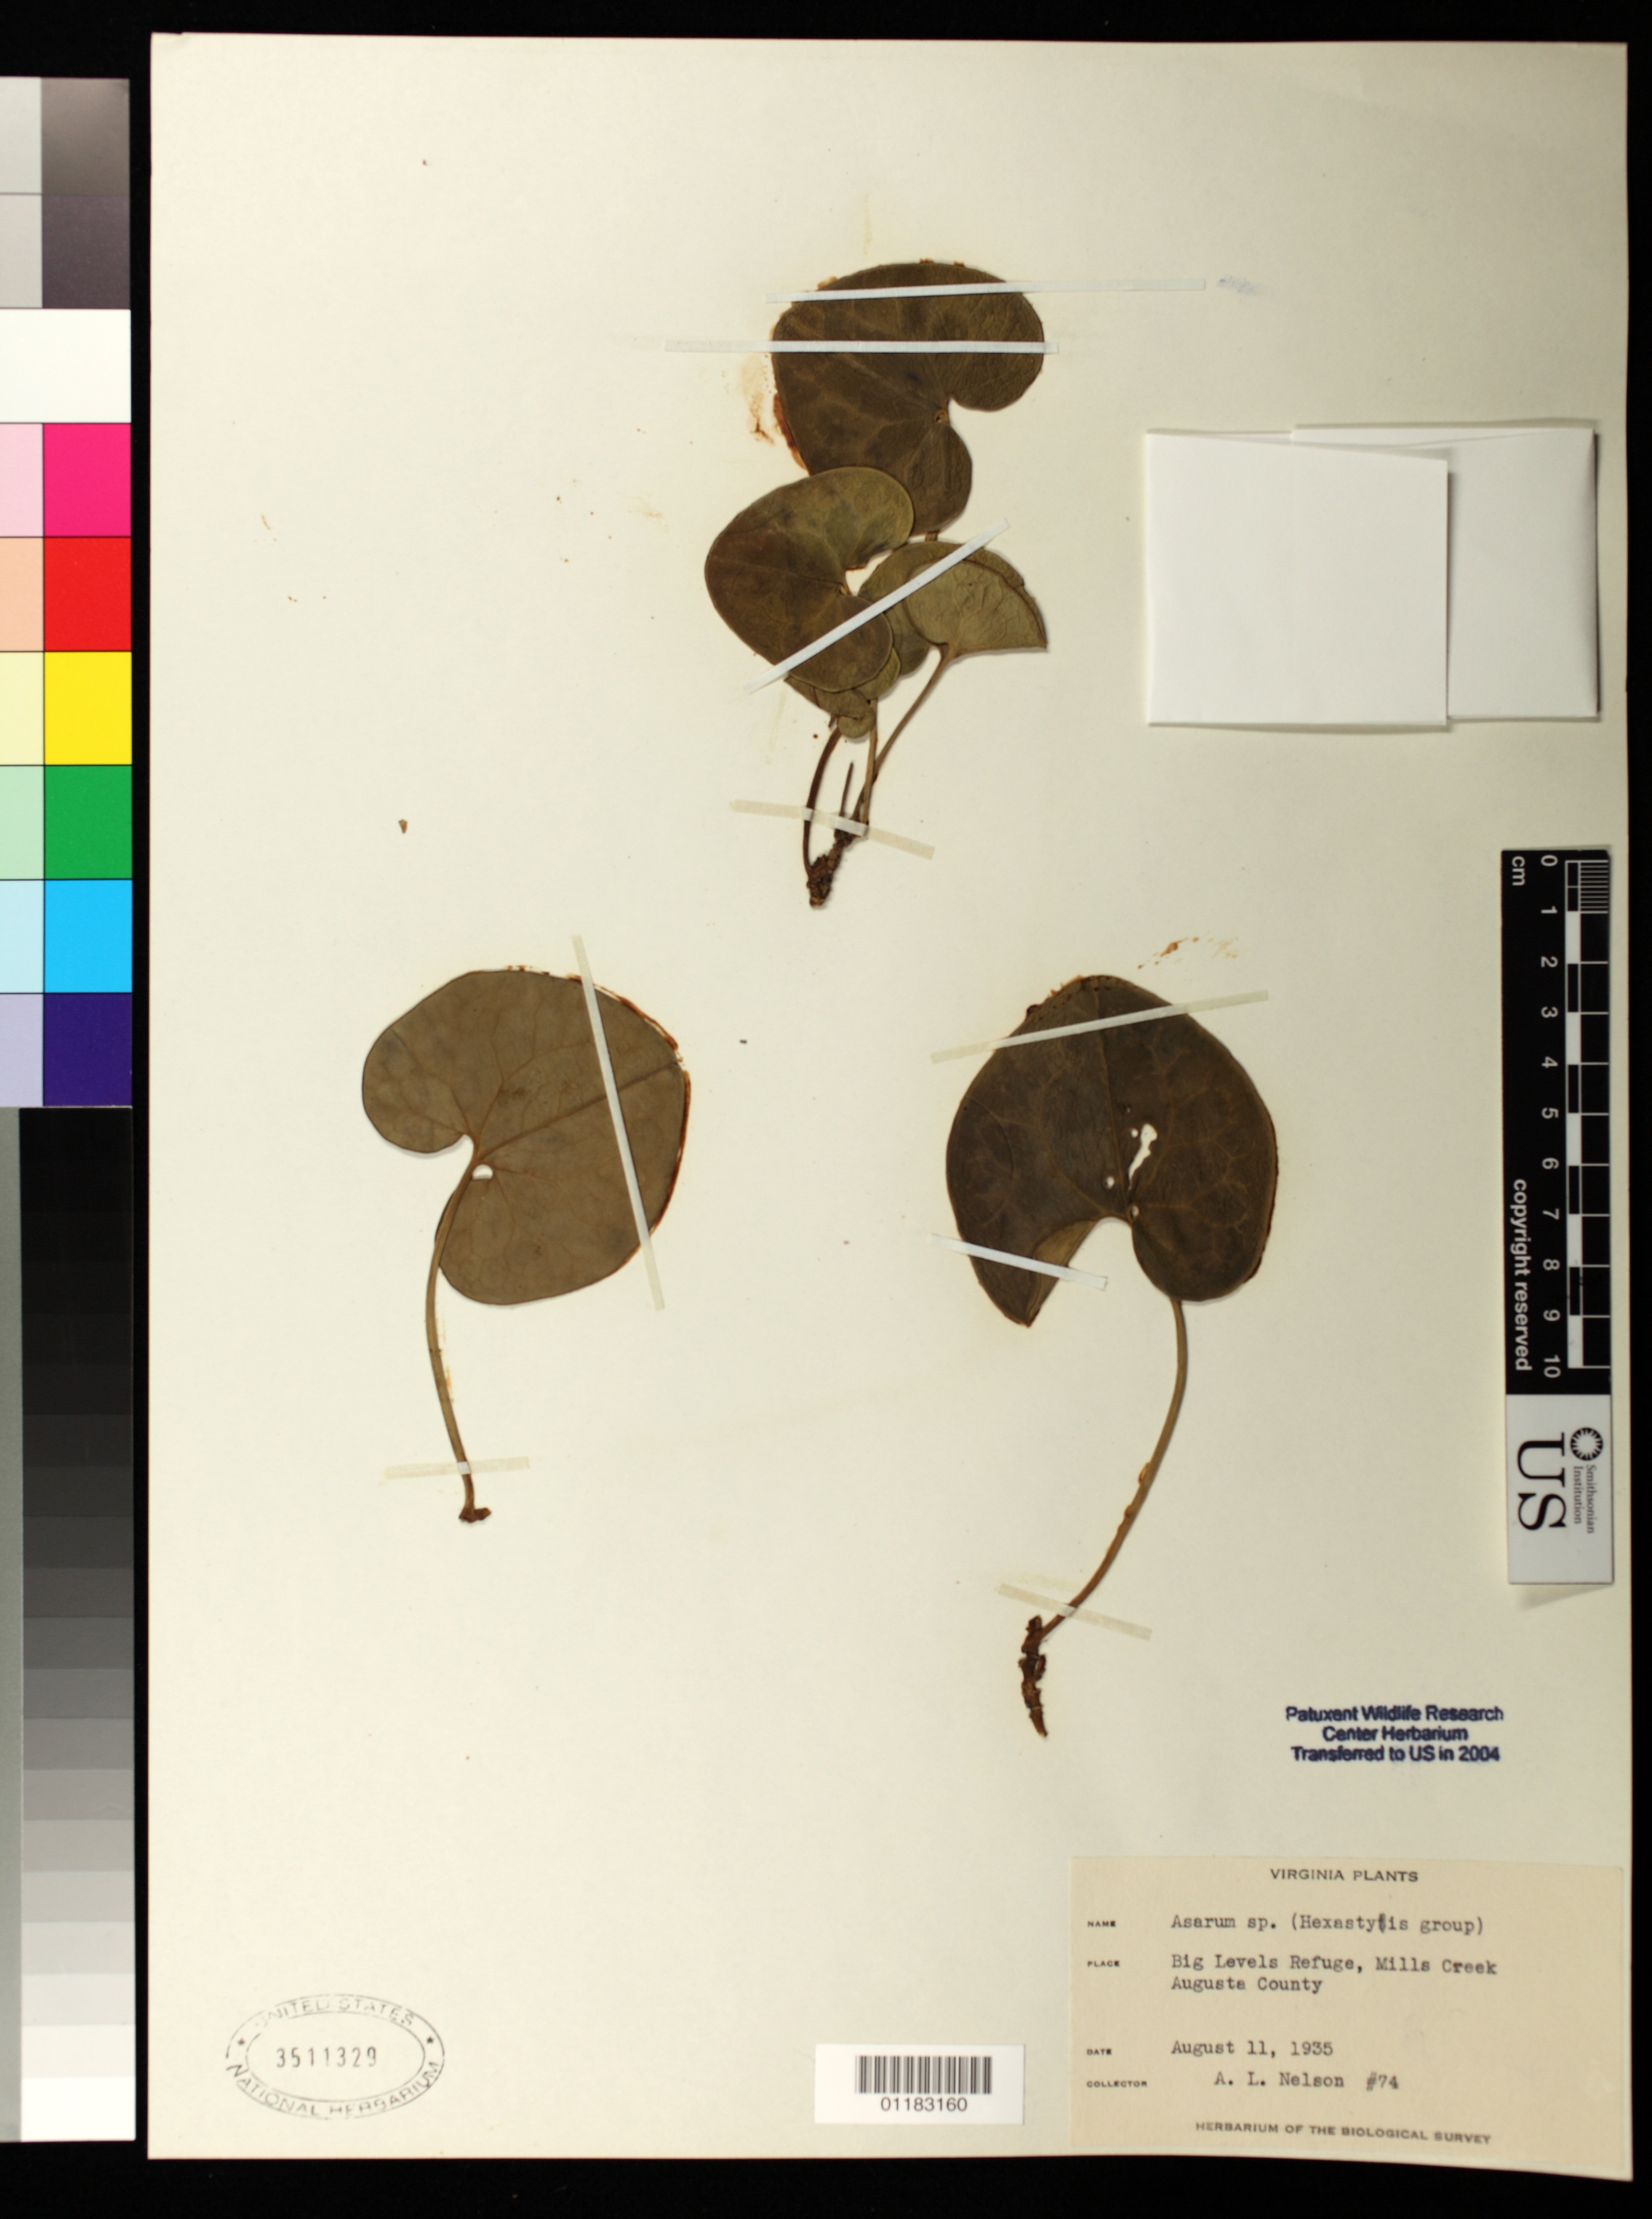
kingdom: Plantae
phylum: Tracheophyta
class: Magnoliopsida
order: Piperales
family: Aristolochiaceae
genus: Asarum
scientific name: Asarum sp.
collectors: A. L. Nelson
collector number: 74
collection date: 1935-08-11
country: United States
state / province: Virginia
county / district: Augusta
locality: Big Levels Refuge, Mill Creek, Augusta County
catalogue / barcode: US 3511329